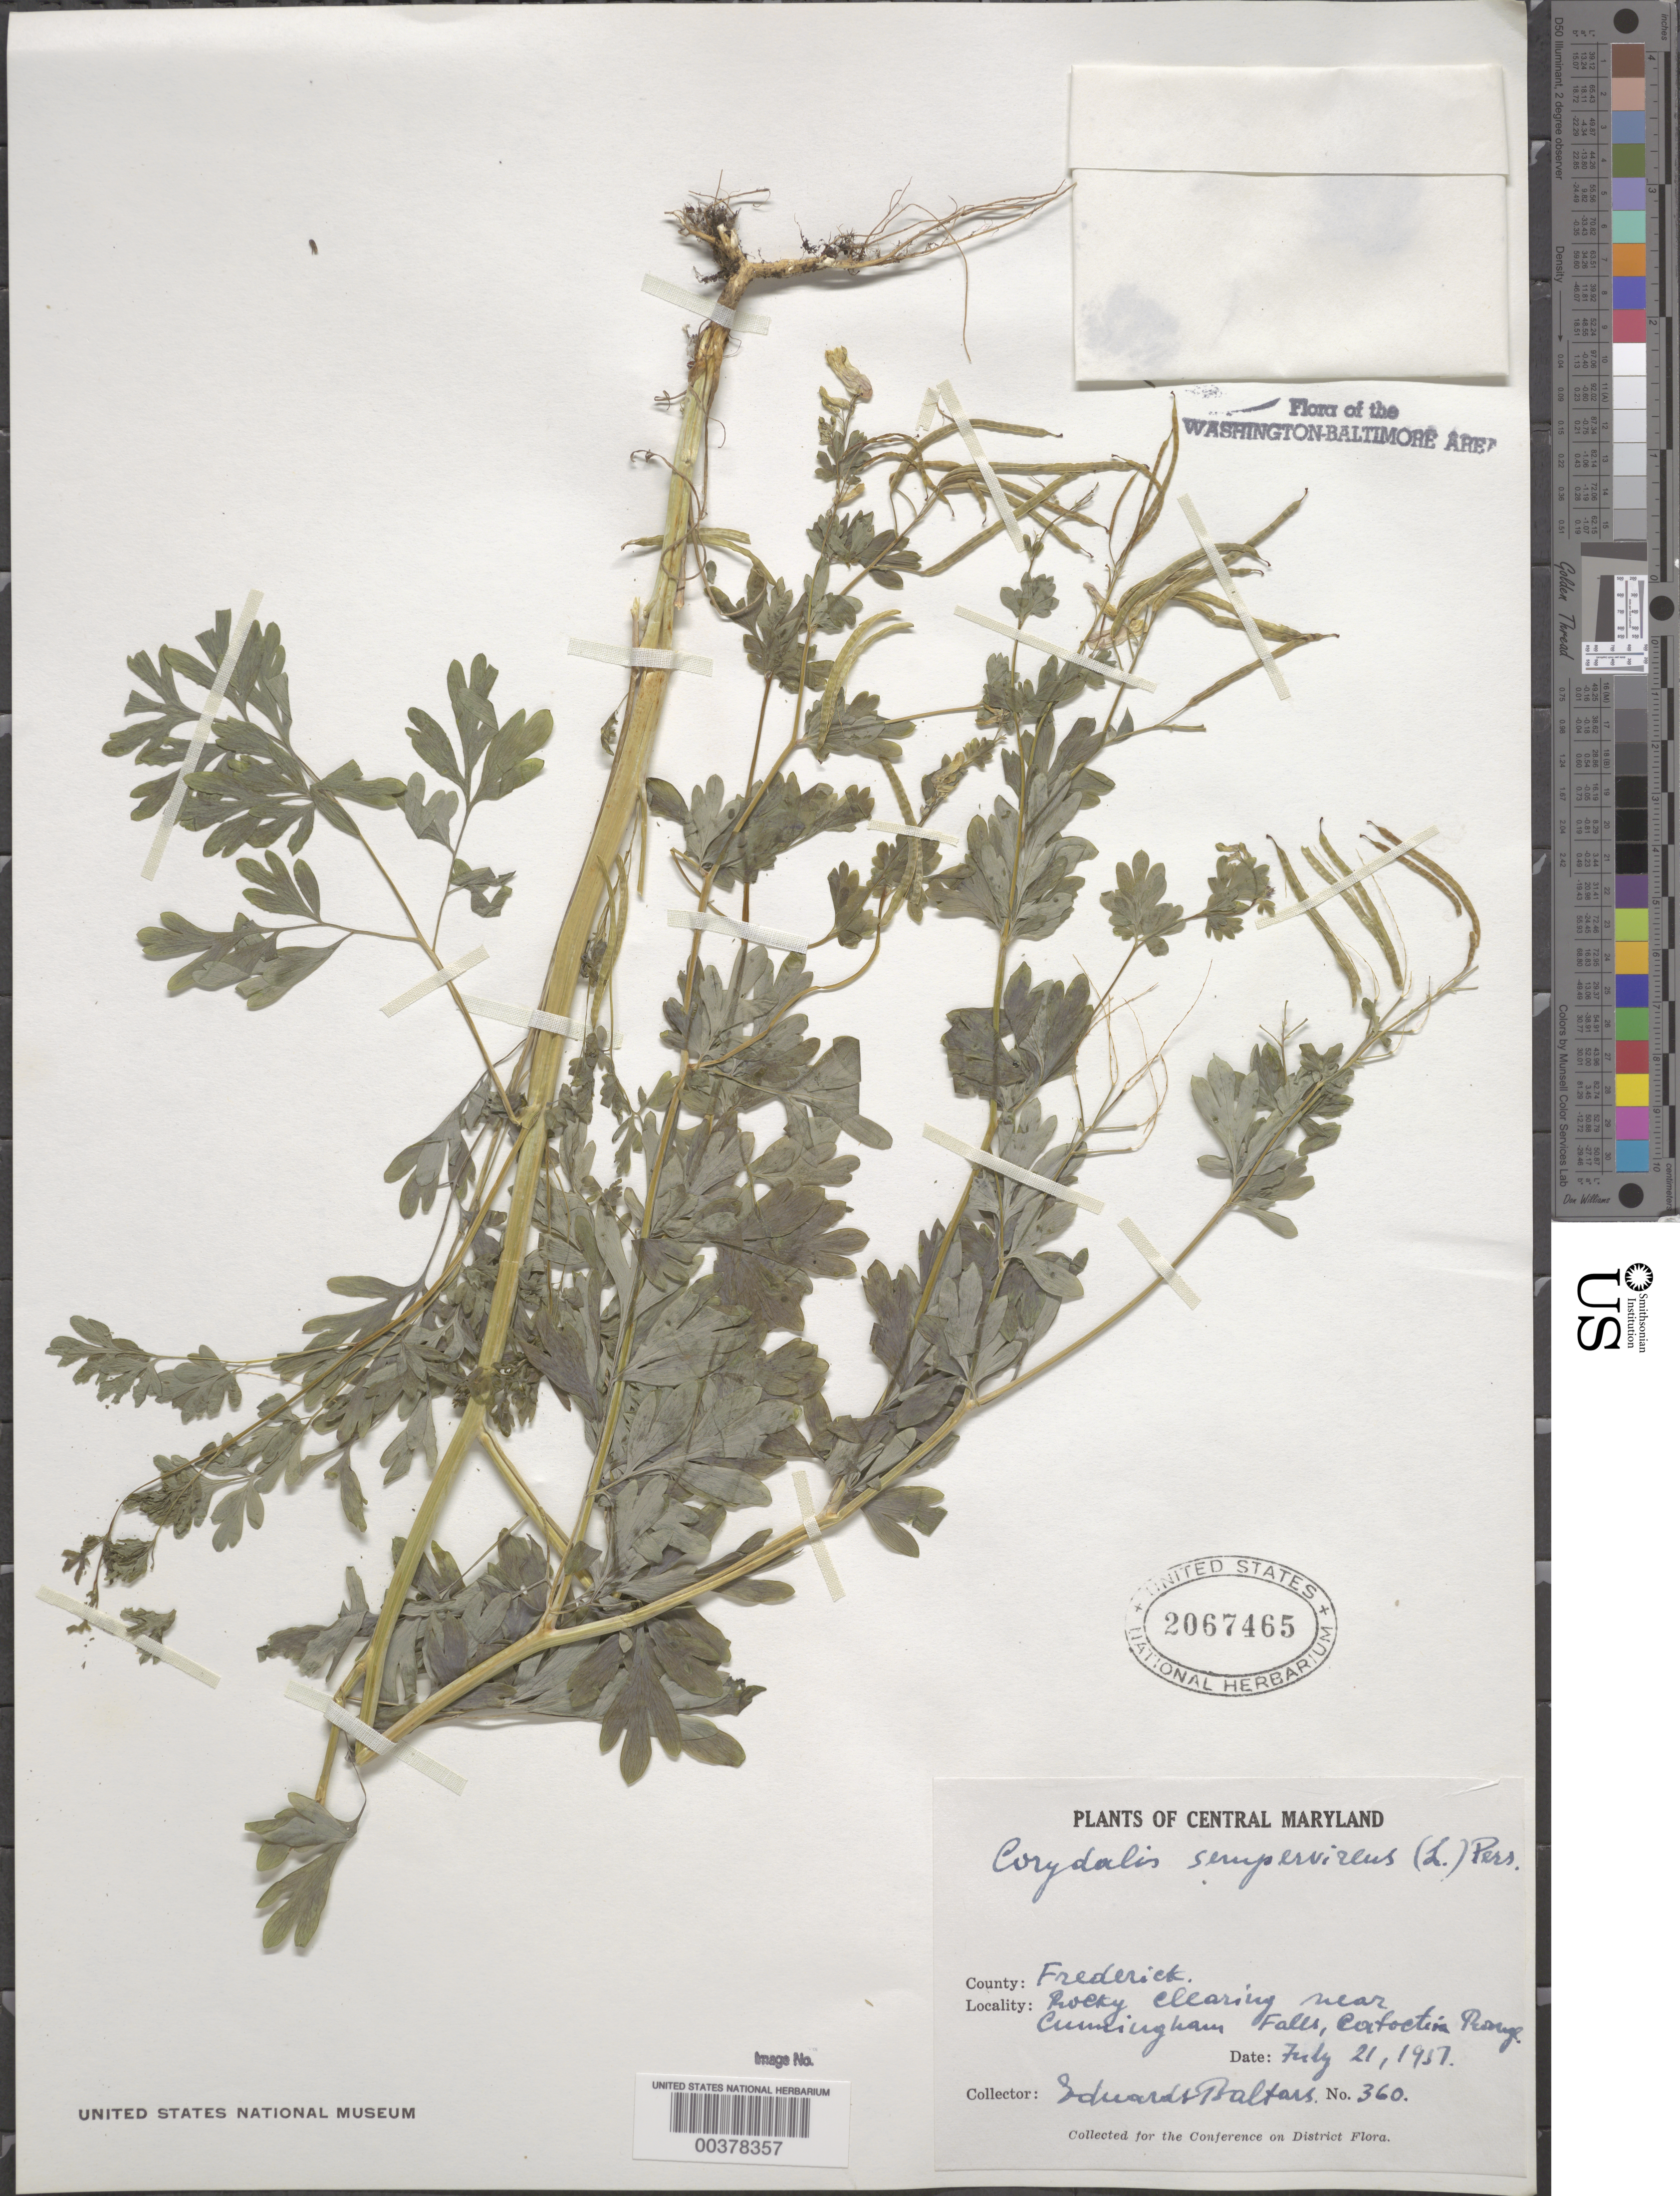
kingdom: Plantae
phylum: Tracheophyta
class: Magnoliopsida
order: Ranunculales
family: Papaveraceae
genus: Capnoides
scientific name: Capnoides sempervirens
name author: (L.) Borkh.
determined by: Strong, M. T., (US), Smithsonian Institution - National Museum of Natural History (UNITED STATES)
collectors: E. Baltars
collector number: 360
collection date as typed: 21 Jul 1951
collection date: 1951-07-21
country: United States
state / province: Maryland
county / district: Frederick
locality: Cunningham Falls, Catoctin Range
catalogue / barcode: US 2067465